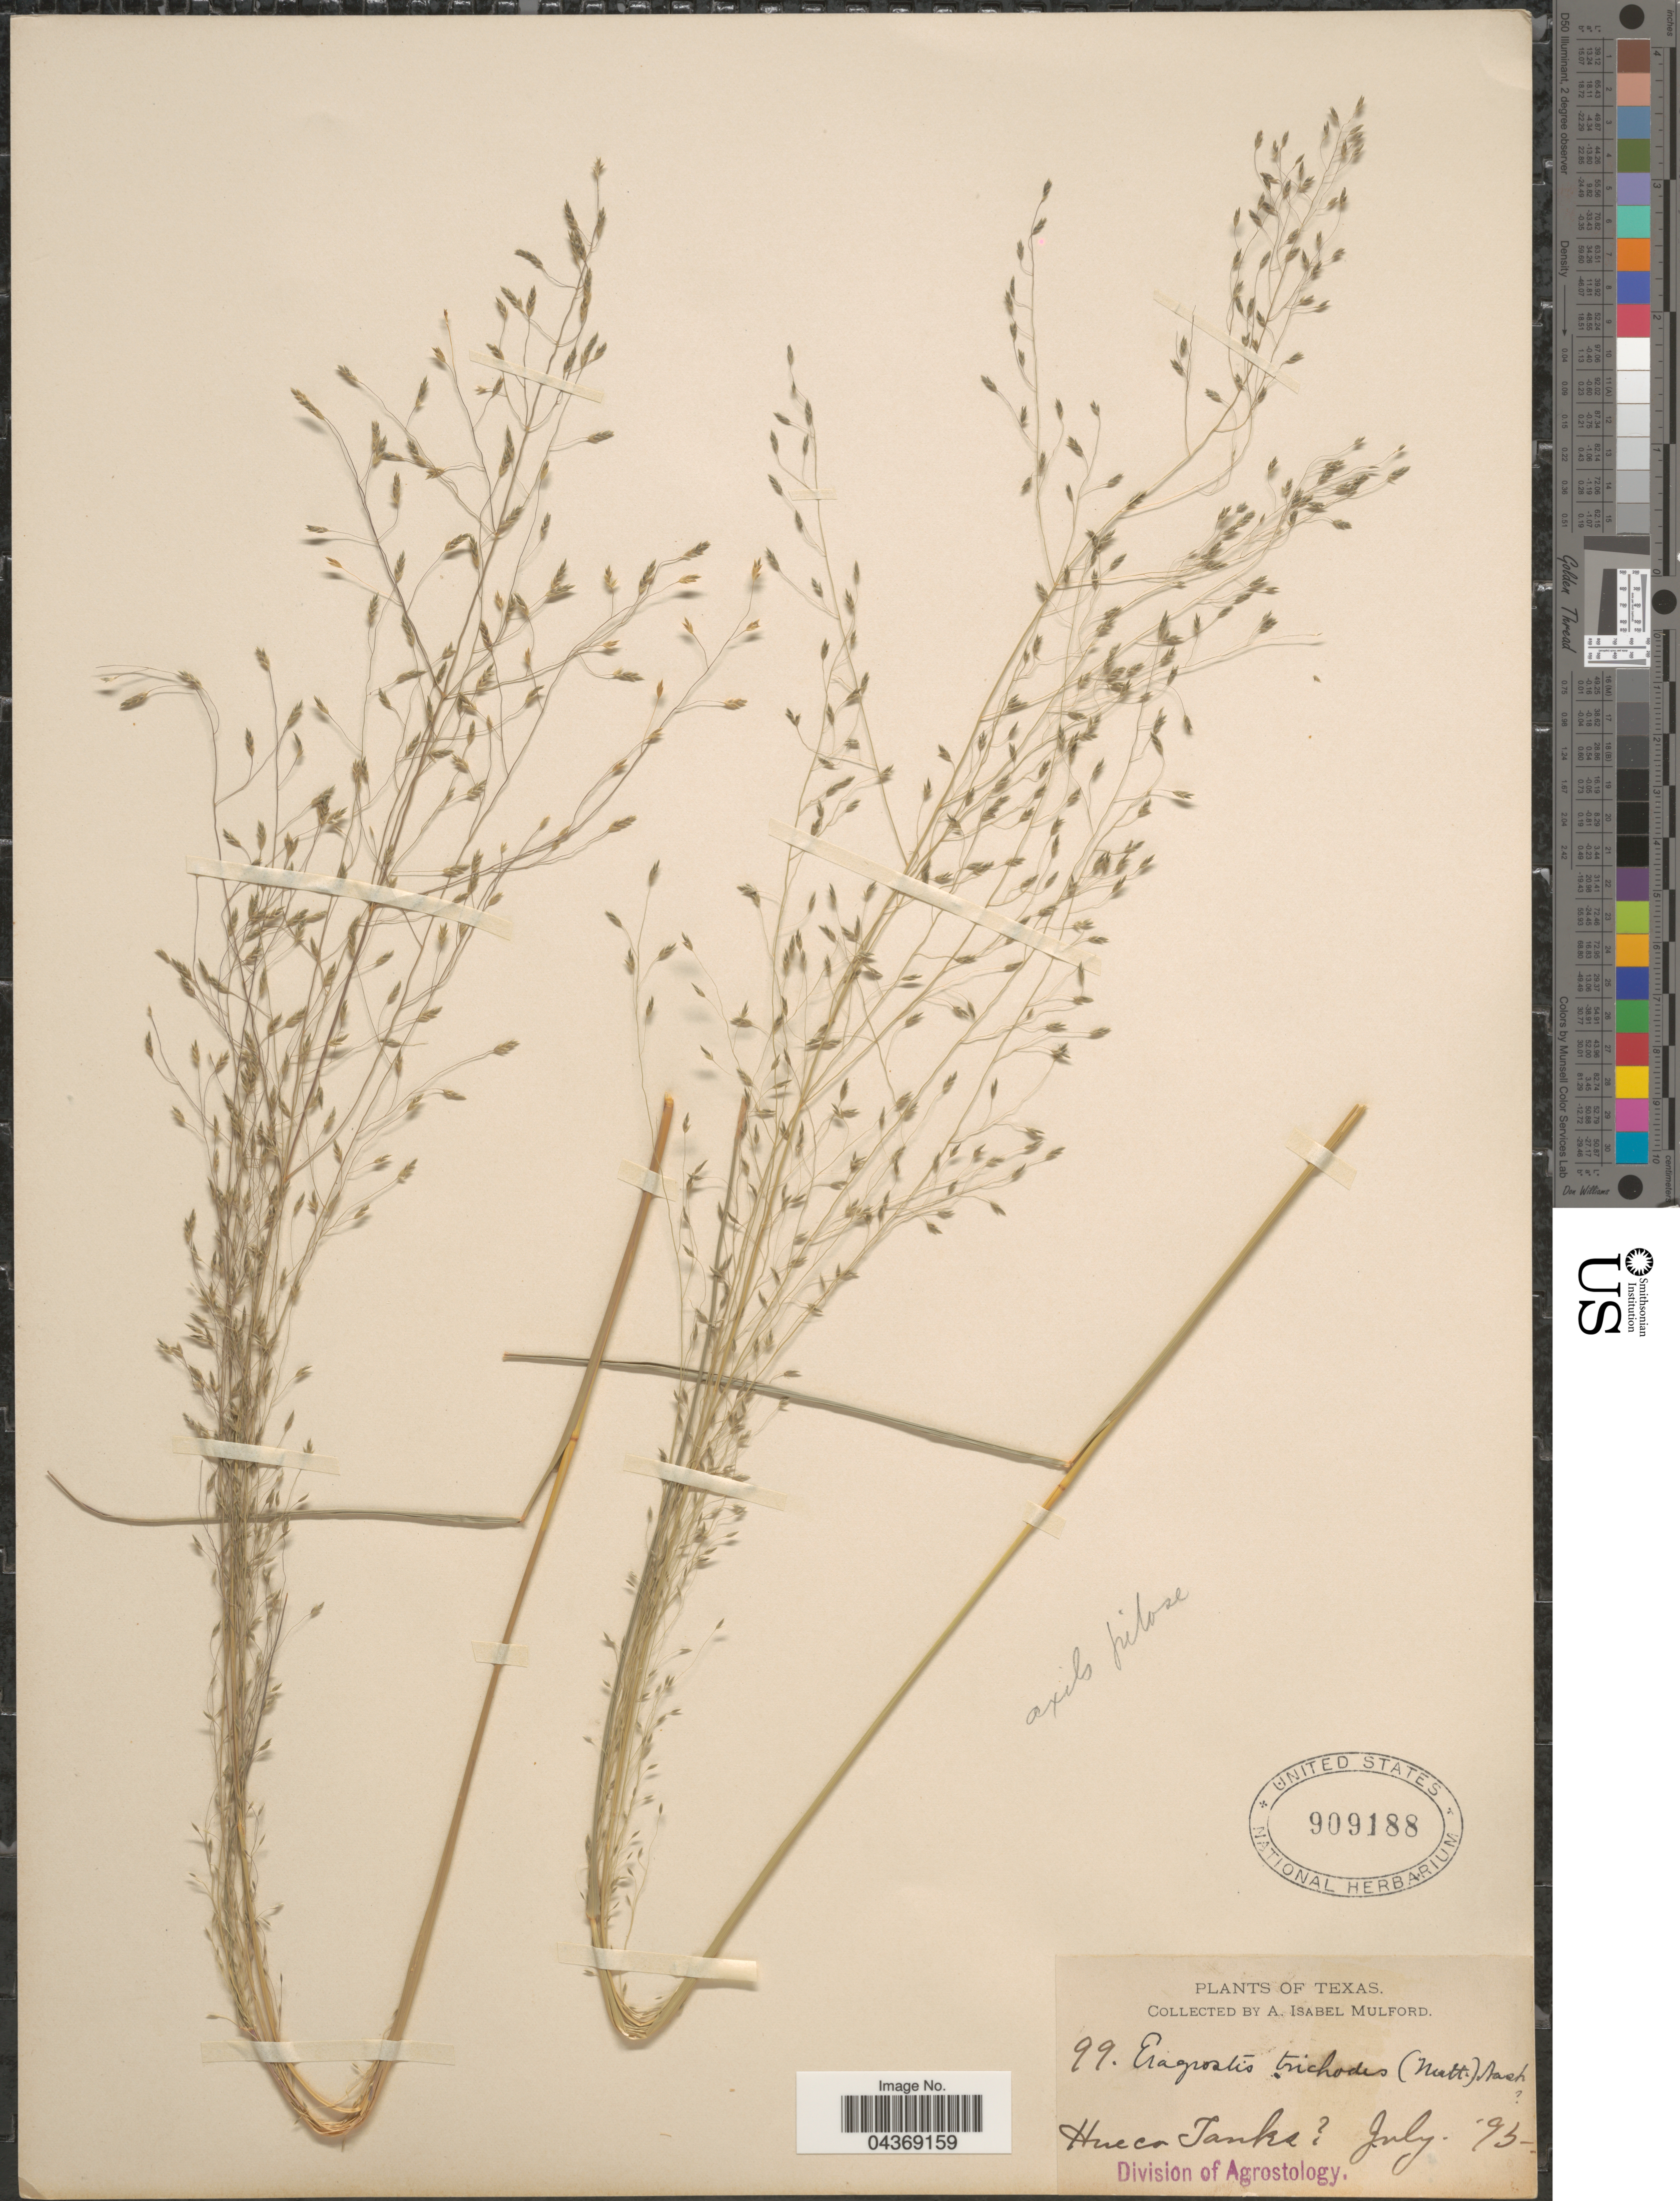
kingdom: Plantae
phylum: Tracheophyta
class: Liliopsida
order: Poales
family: Poaceae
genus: Eragrostis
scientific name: Eragrostis intermedia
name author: Hitchc.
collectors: A. Mulford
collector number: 99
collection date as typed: Transcribed d/m/y: /7/95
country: United States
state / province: Texas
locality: Hueco Tanks [unsure placement]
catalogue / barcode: US 909188